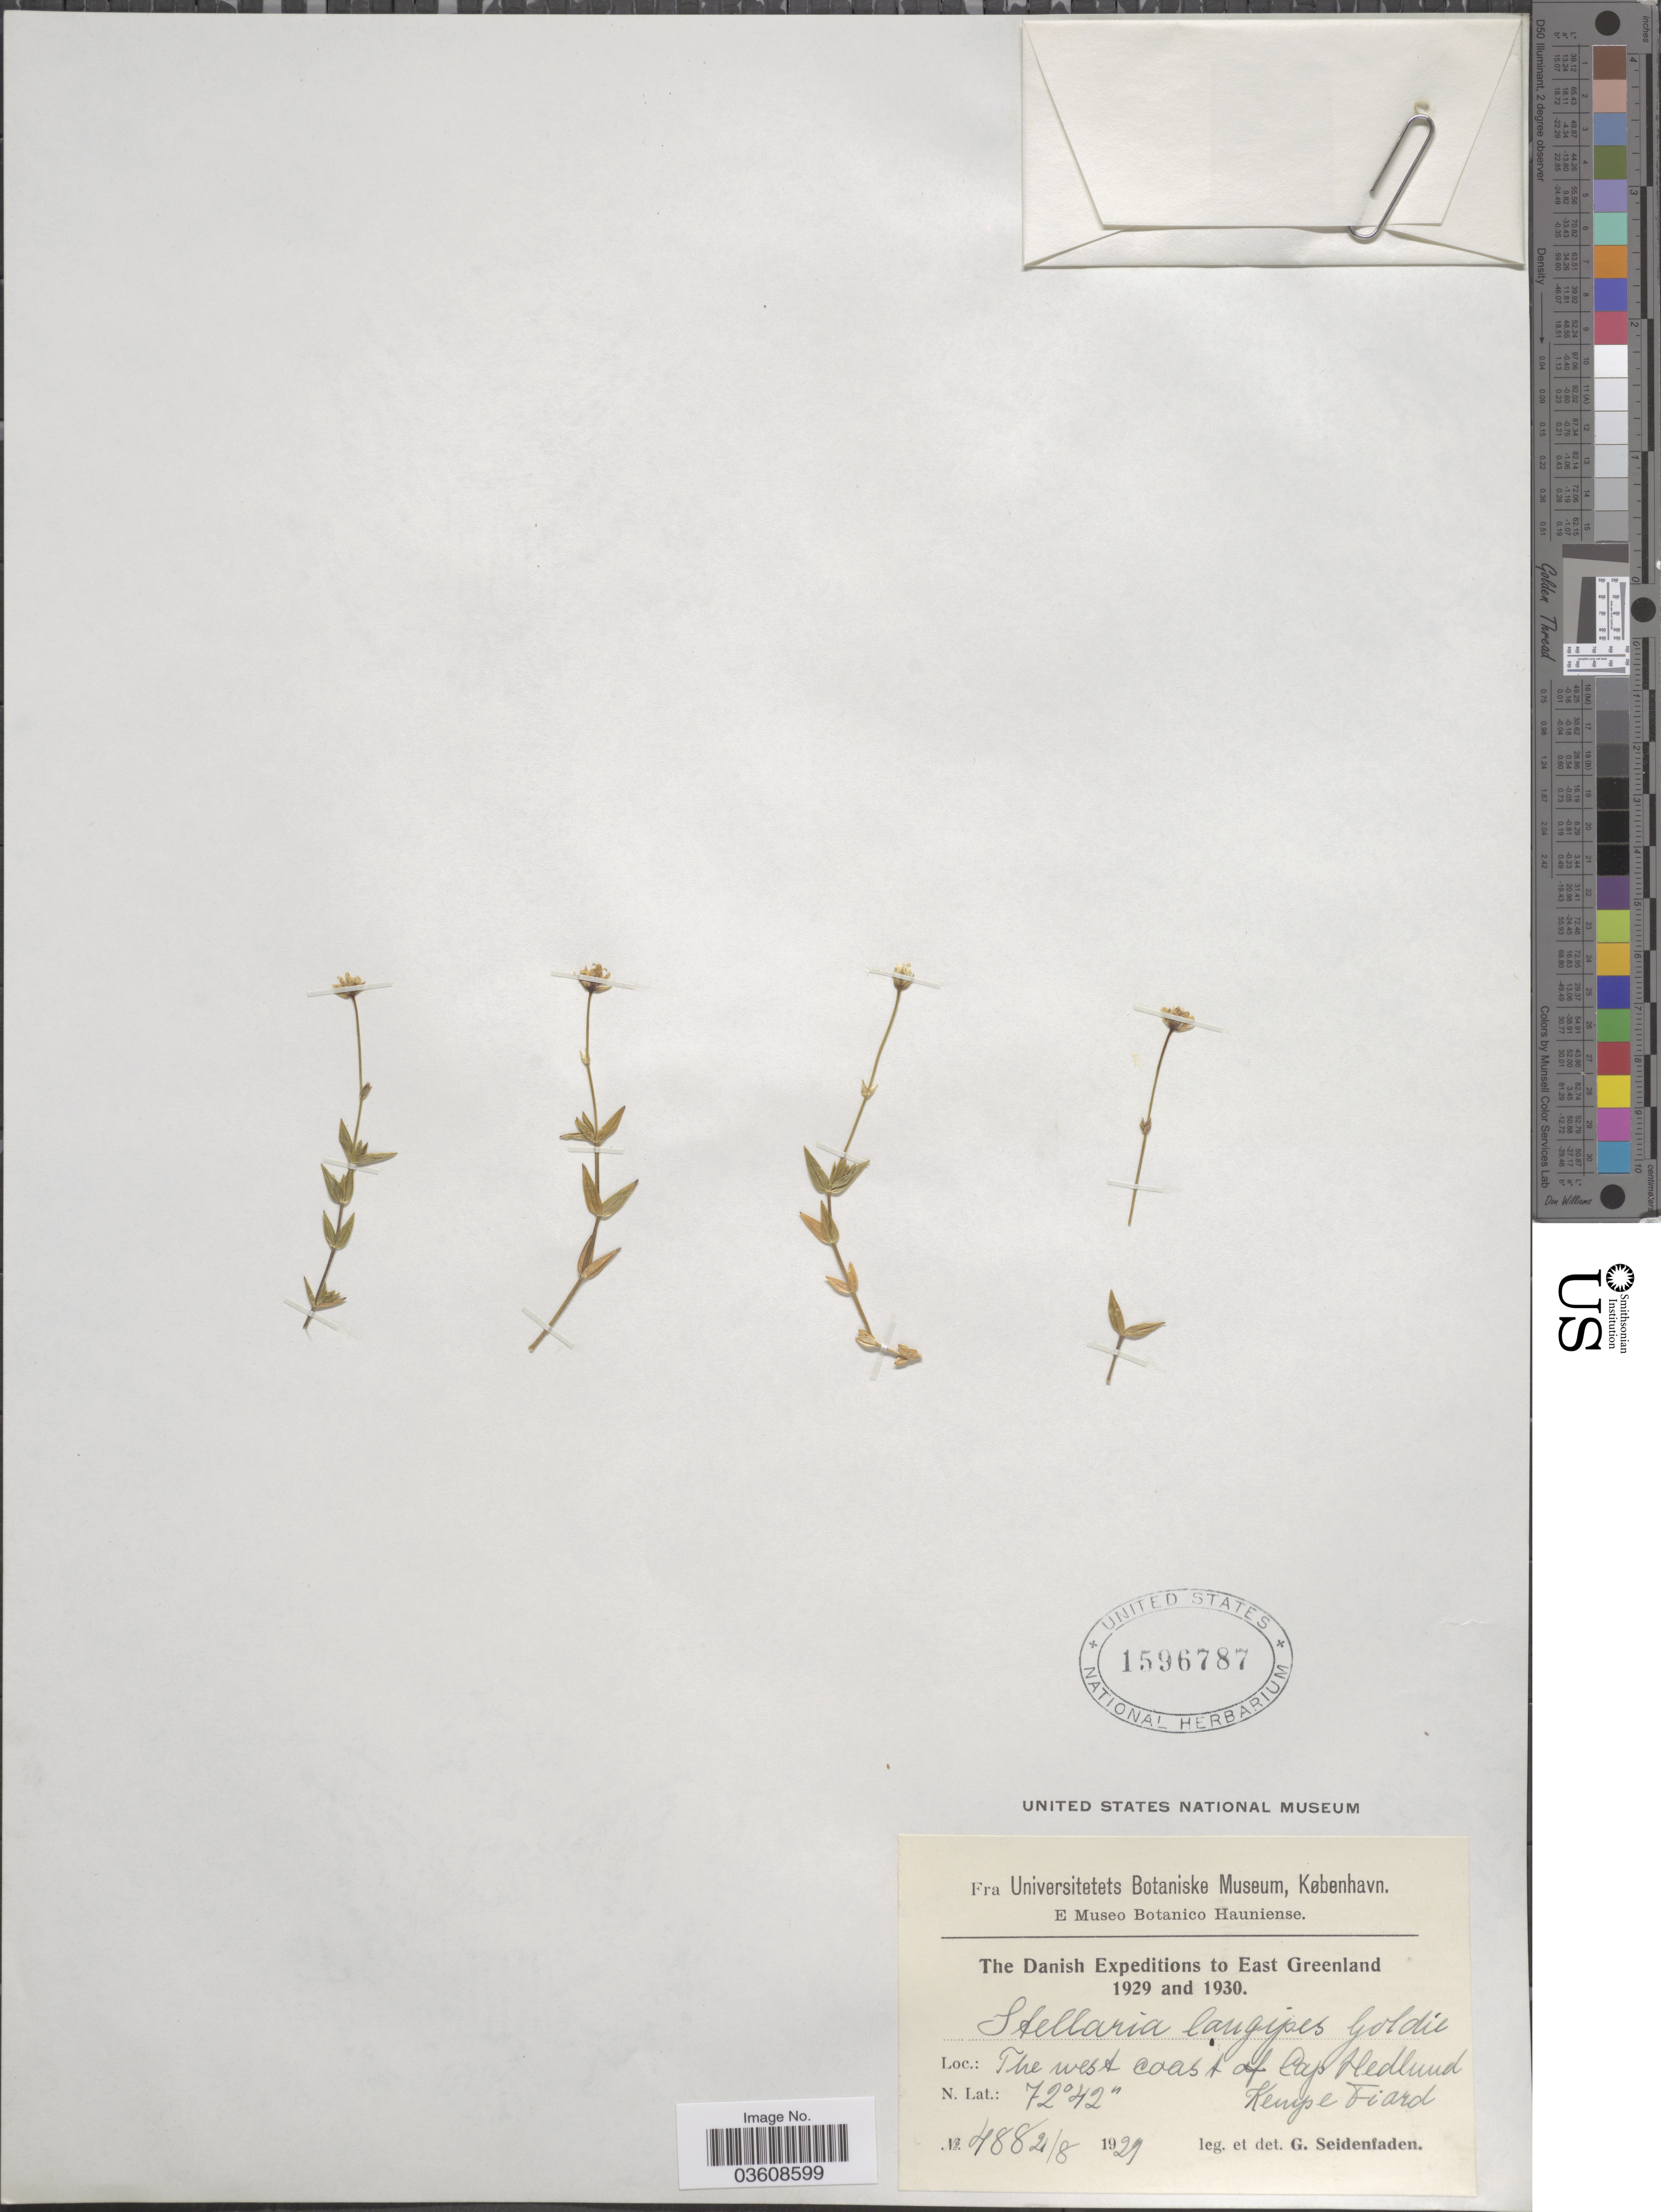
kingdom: Plantae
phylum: Tracheophyta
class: Magnoliopsida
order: Caryophyllales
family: Caryophyllaceae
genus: Stellaria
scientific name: Stellaria longipes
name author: Goldie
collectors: G. Seidenfaden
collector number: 488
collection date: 1929-08-21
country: Greenland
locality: East Greenland. The west coast of Cap Hedlund. Kempe Fiard.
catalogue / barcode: US 1596787